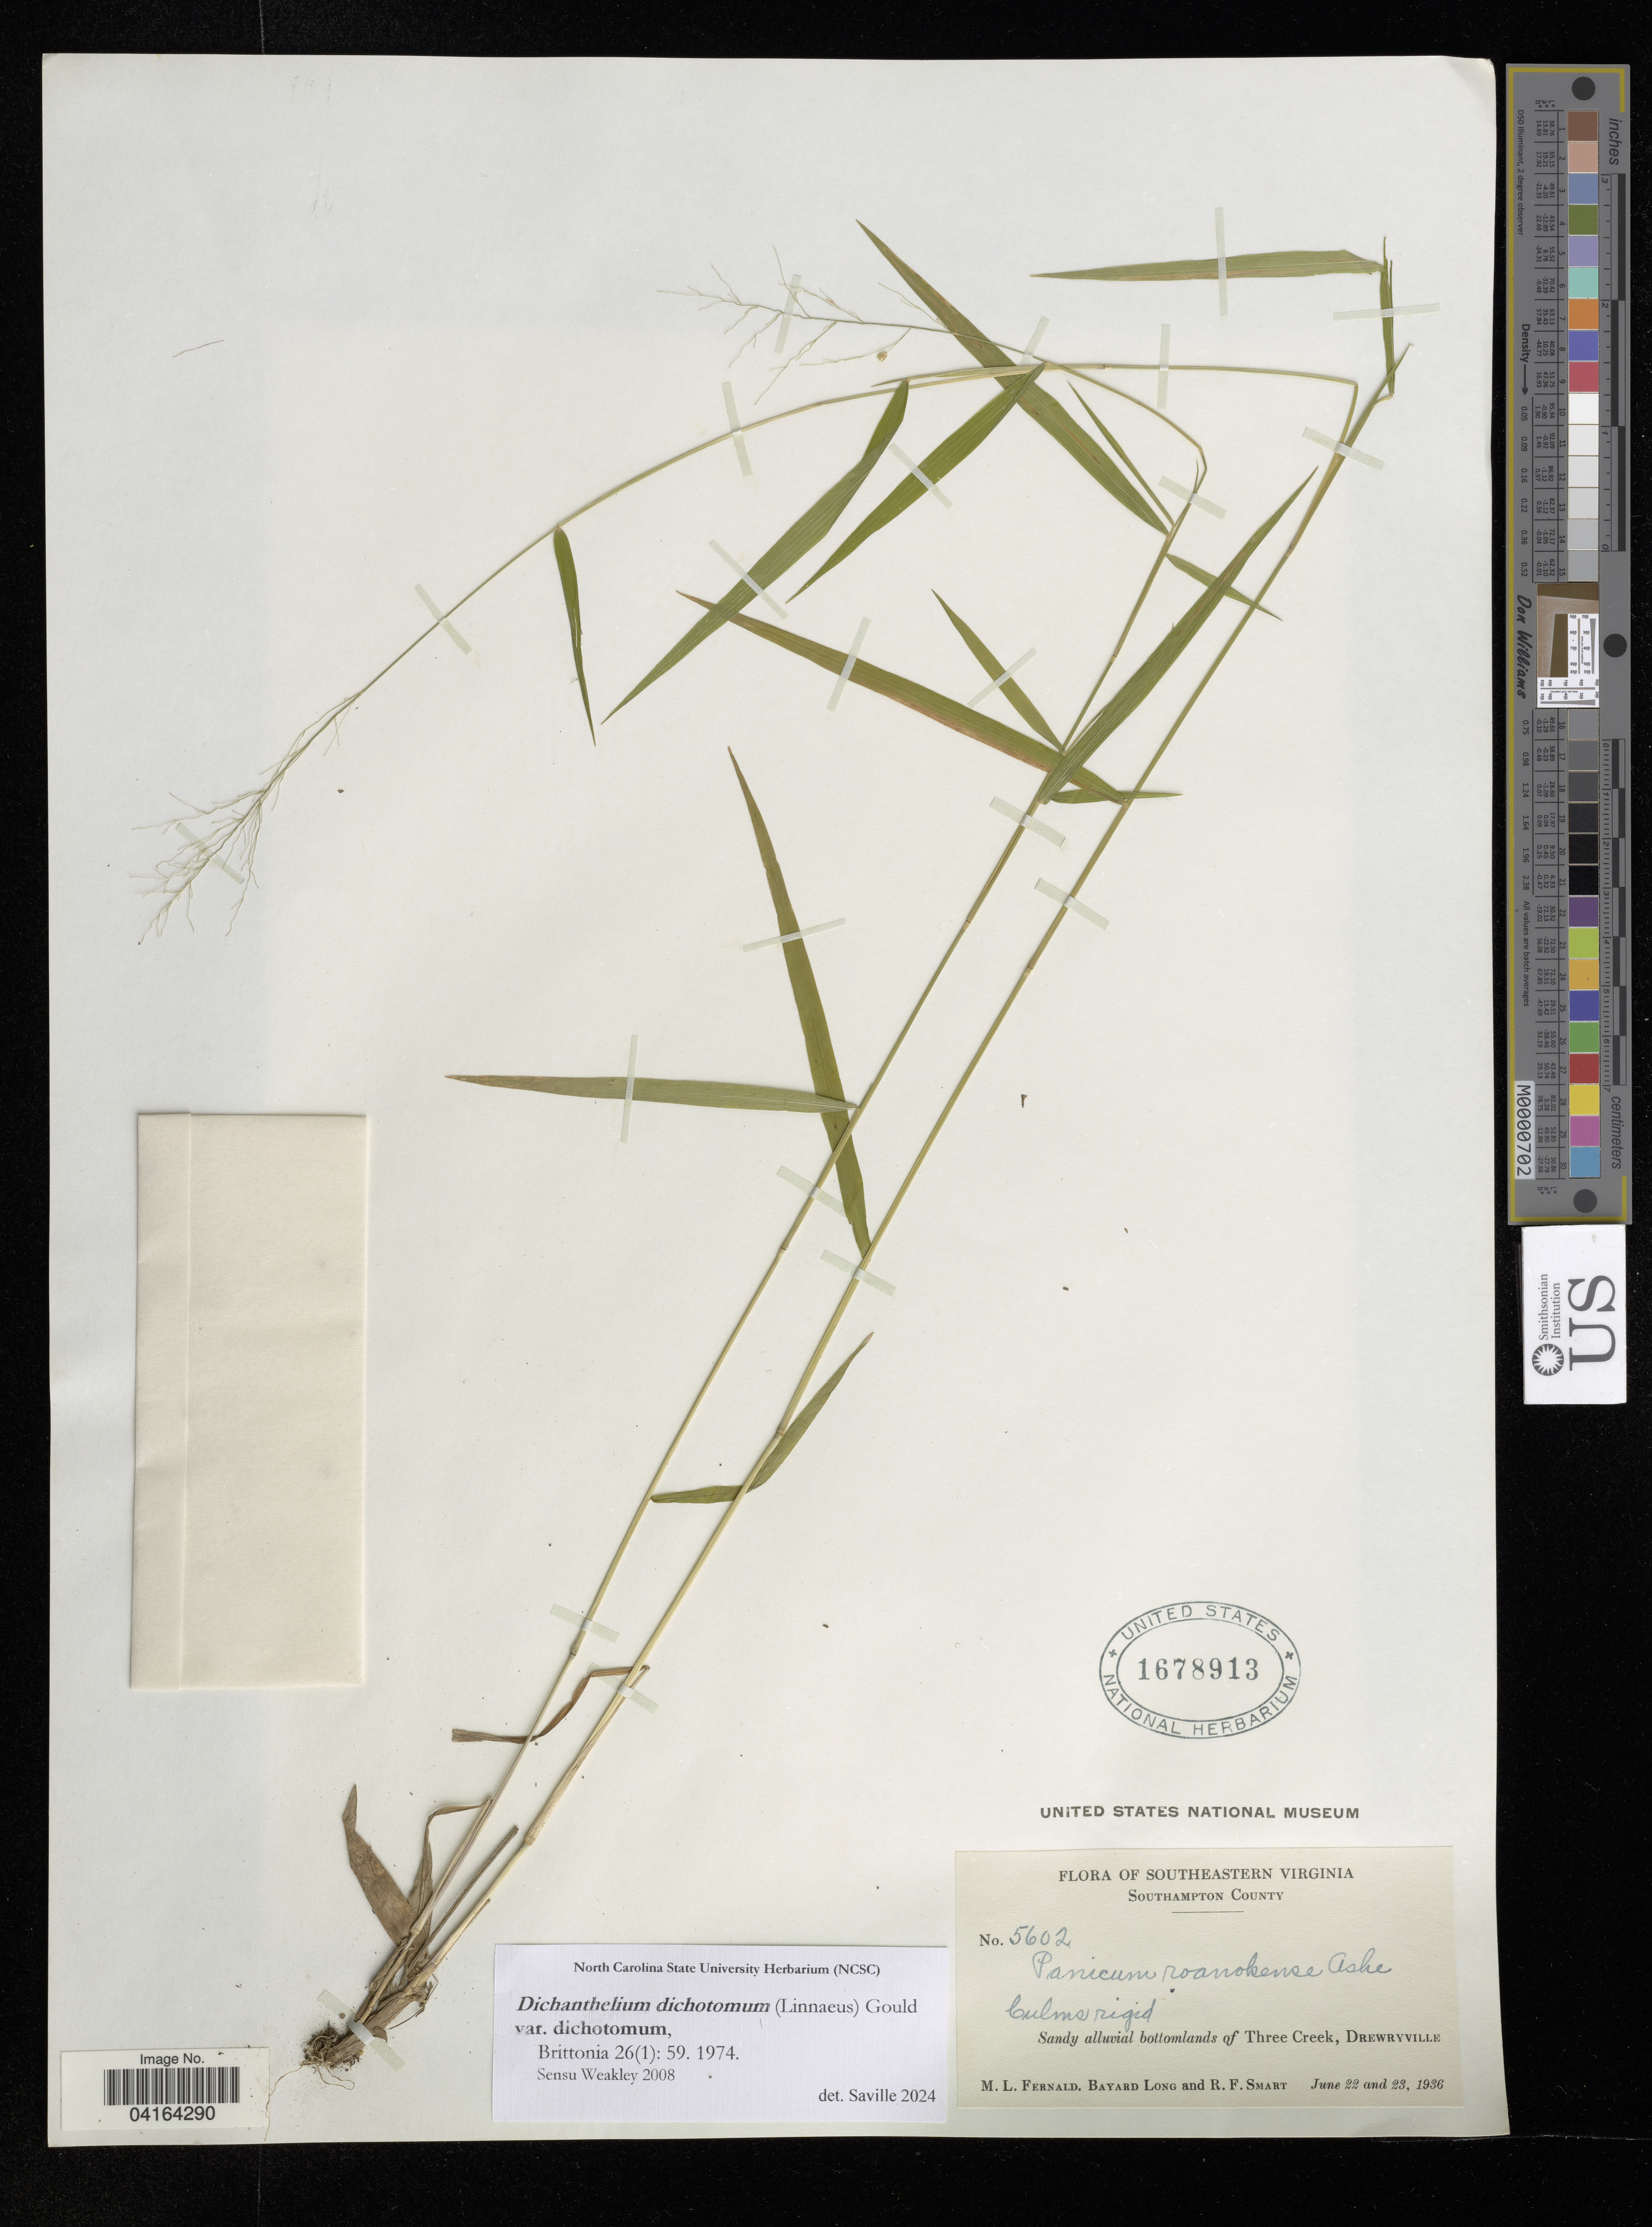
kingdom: Plantae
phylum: Tracheophyta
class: Liliopsida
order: Poales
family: Poaceae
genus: Dichanthelium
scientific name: Dichanthelium dichotomum var. dichotomum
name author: (L.) Gould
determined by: Saville, A. C., (NCSC), North Carolina State University (UNITED STATES)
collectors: M. L. Fernald, B. Long & R. Smart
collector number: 5602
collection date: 1936-06-22/1936-06-23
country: United States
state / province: Virginia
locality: Southeastern Virginia. Southampton County. Bottomlands of Three Creek, Drewryville.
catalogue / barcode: US 1678913